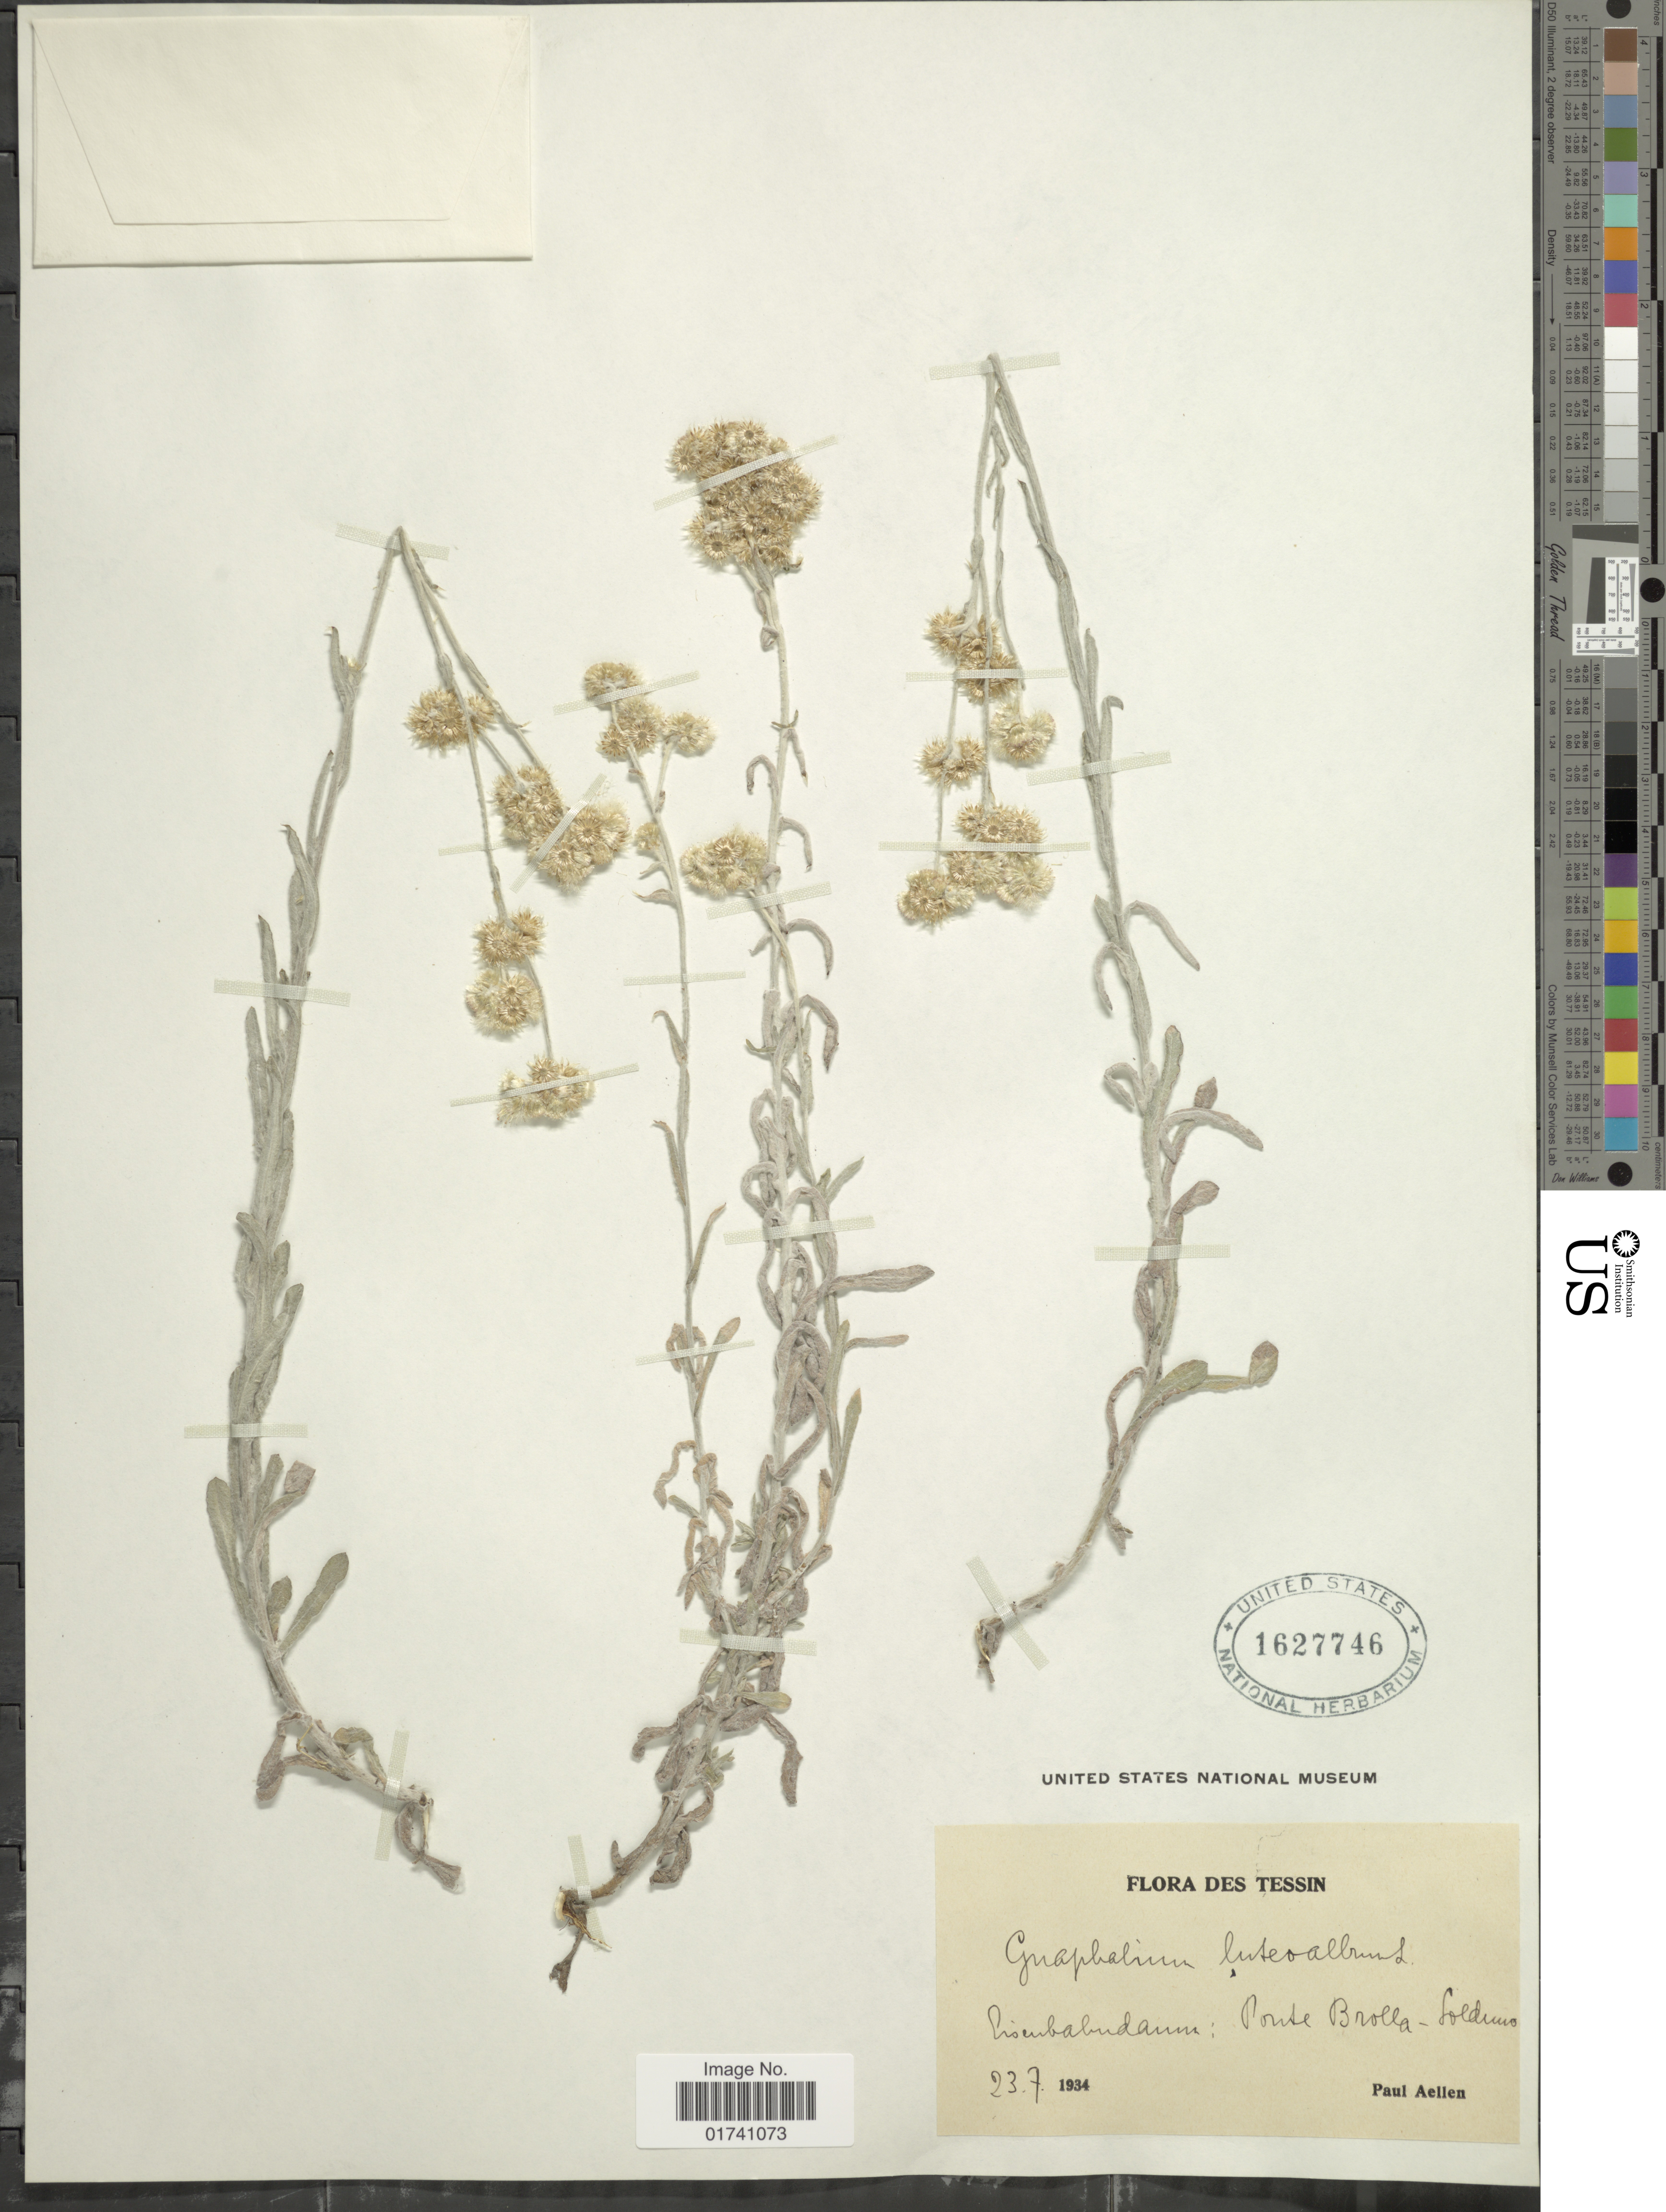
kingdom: Plantae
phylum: Tracheophyta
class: Magnoliopsida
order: Asterales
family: Asteraceae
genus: Laphangium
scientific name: Laphangium luteoalbum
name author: (L.) Tzvelev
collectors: P. Aellen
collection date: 1934-07-23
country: Switzerland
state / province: Ticino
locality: Railway: Ponte Brolla-Solduno.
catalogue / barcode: US 1627746